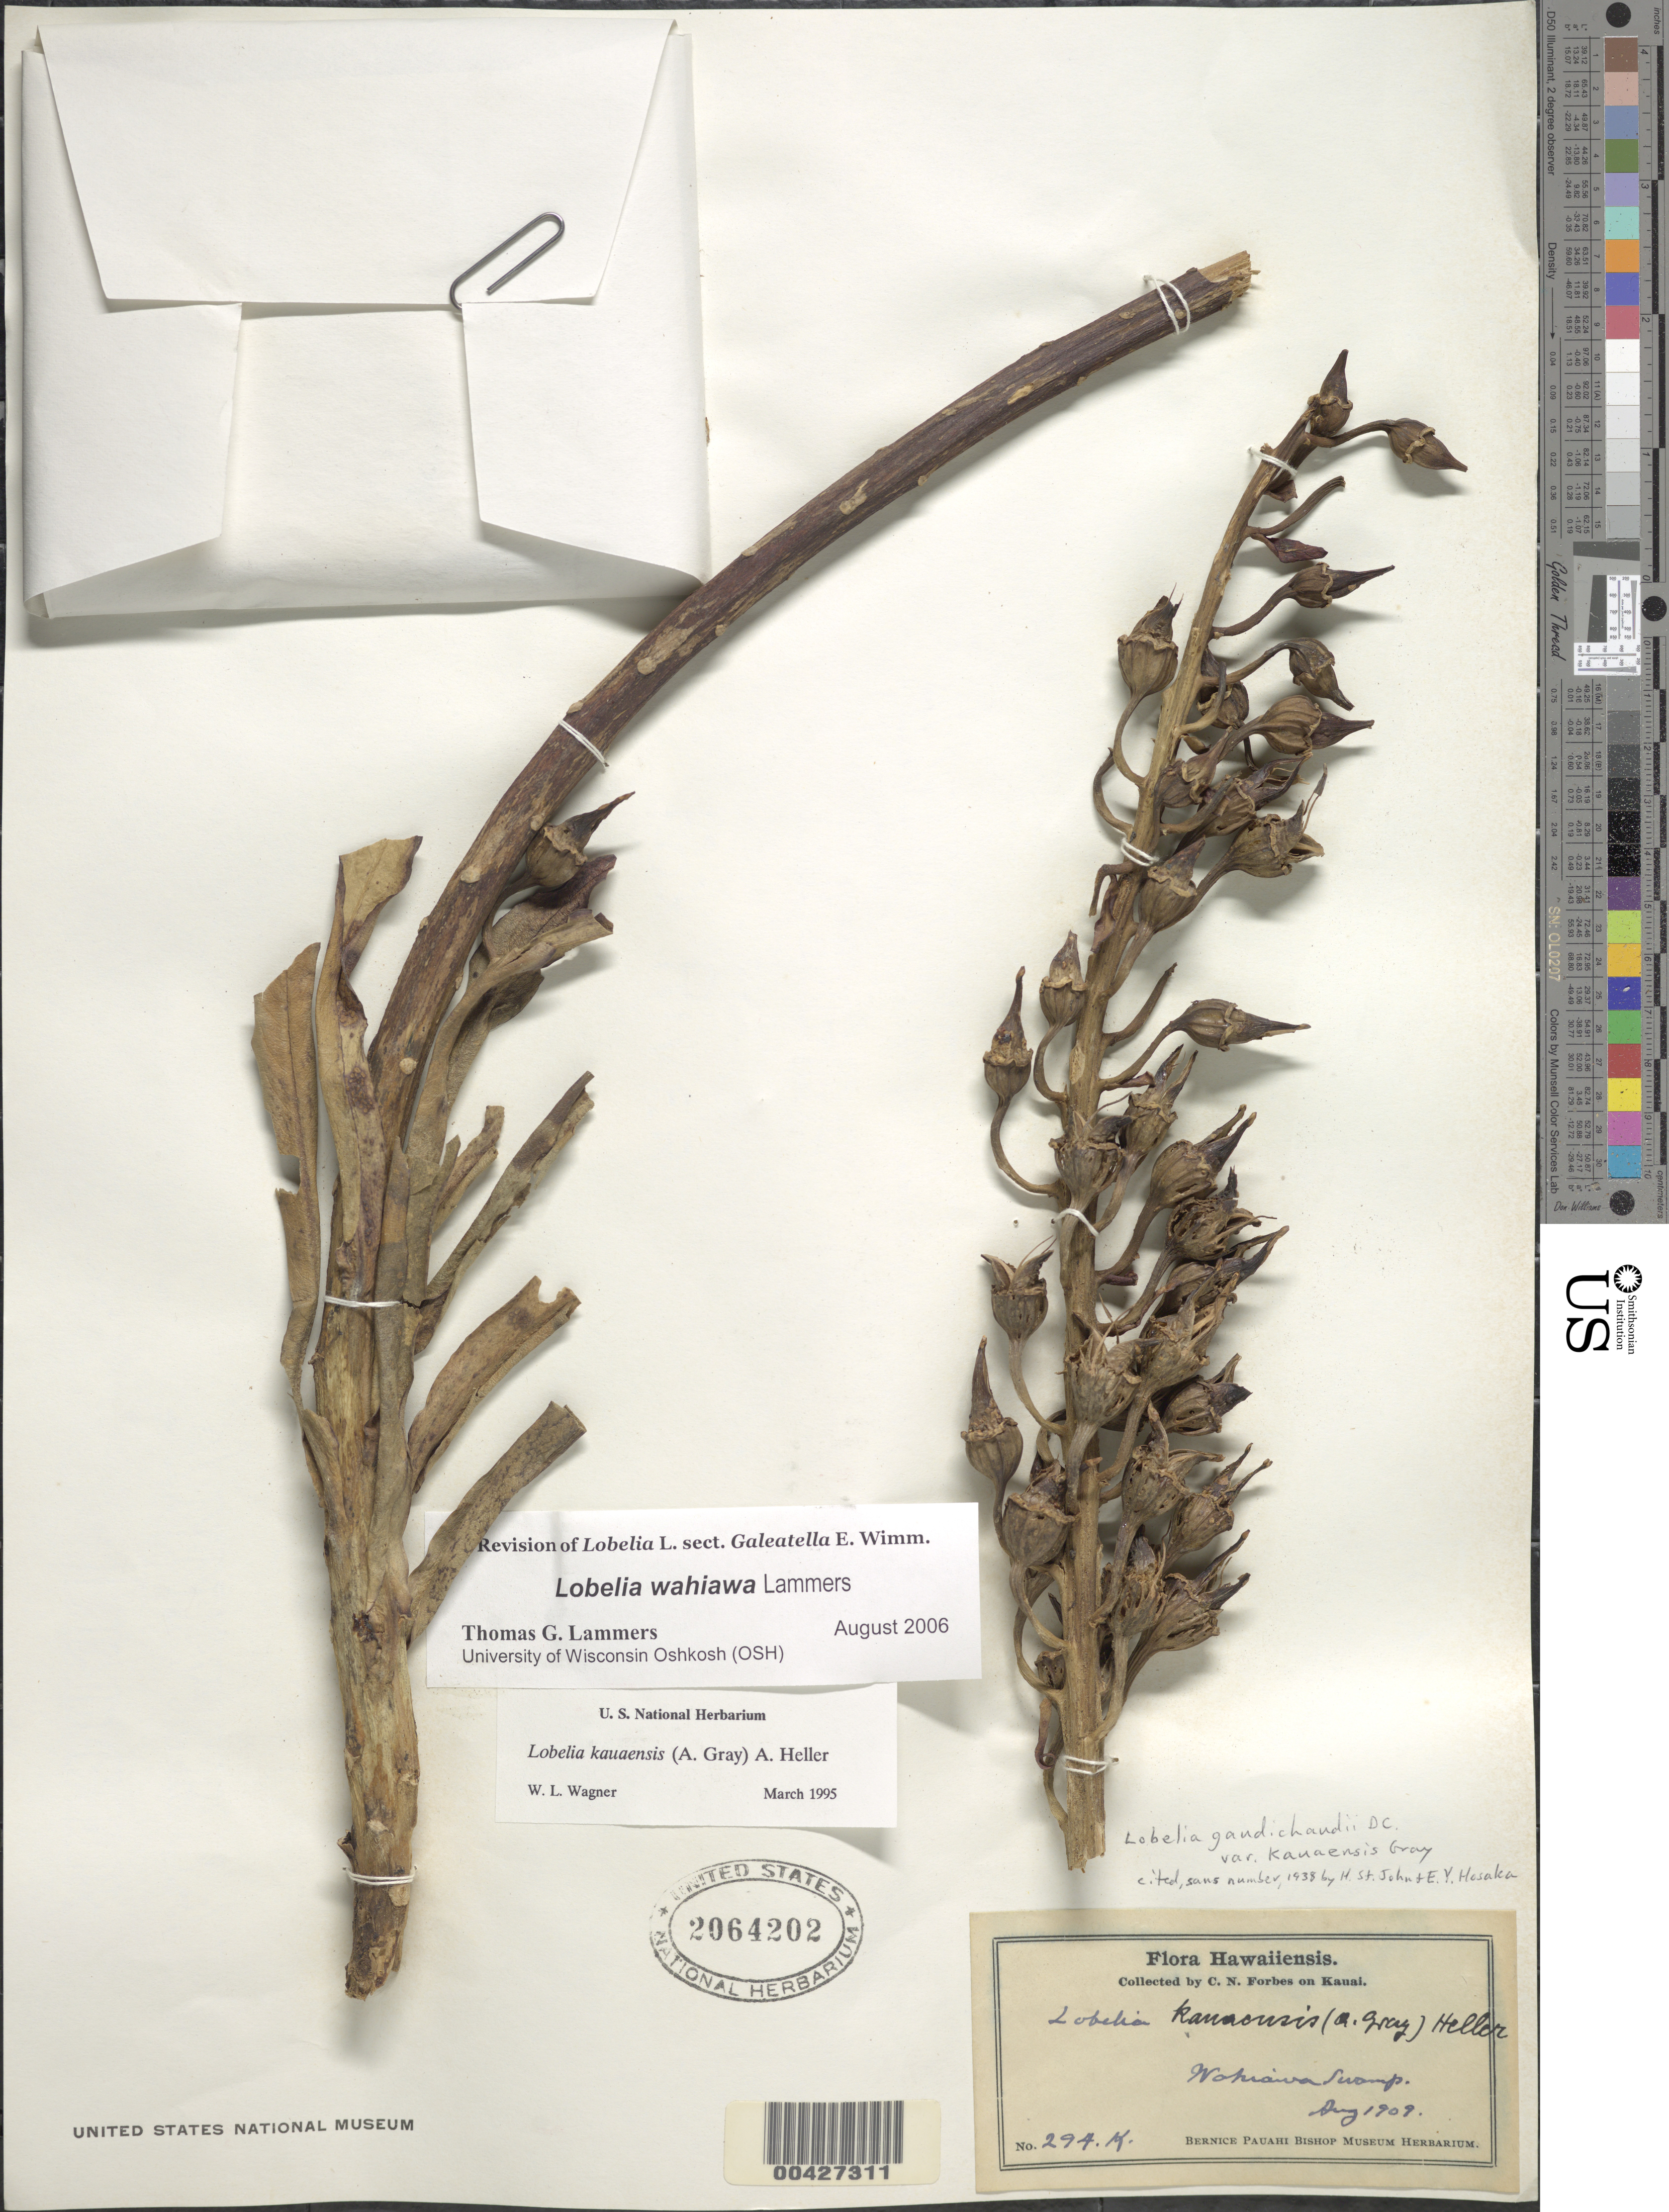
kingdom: Plantae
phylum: Tracheophyta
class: Magnoliopsida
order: Asterales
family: Campanulaceae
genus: Lobelia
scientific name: Lobelia wahiawa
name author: Lammers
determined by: Lammers, T. G.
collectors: C. N. Forbes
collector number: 294.K.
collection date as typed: Aug 1909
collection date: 1909-08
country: United States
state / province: Hawaii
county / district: Kauai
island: Kaua'i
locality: Wahiawa Swamp.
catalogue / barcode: US 2064202